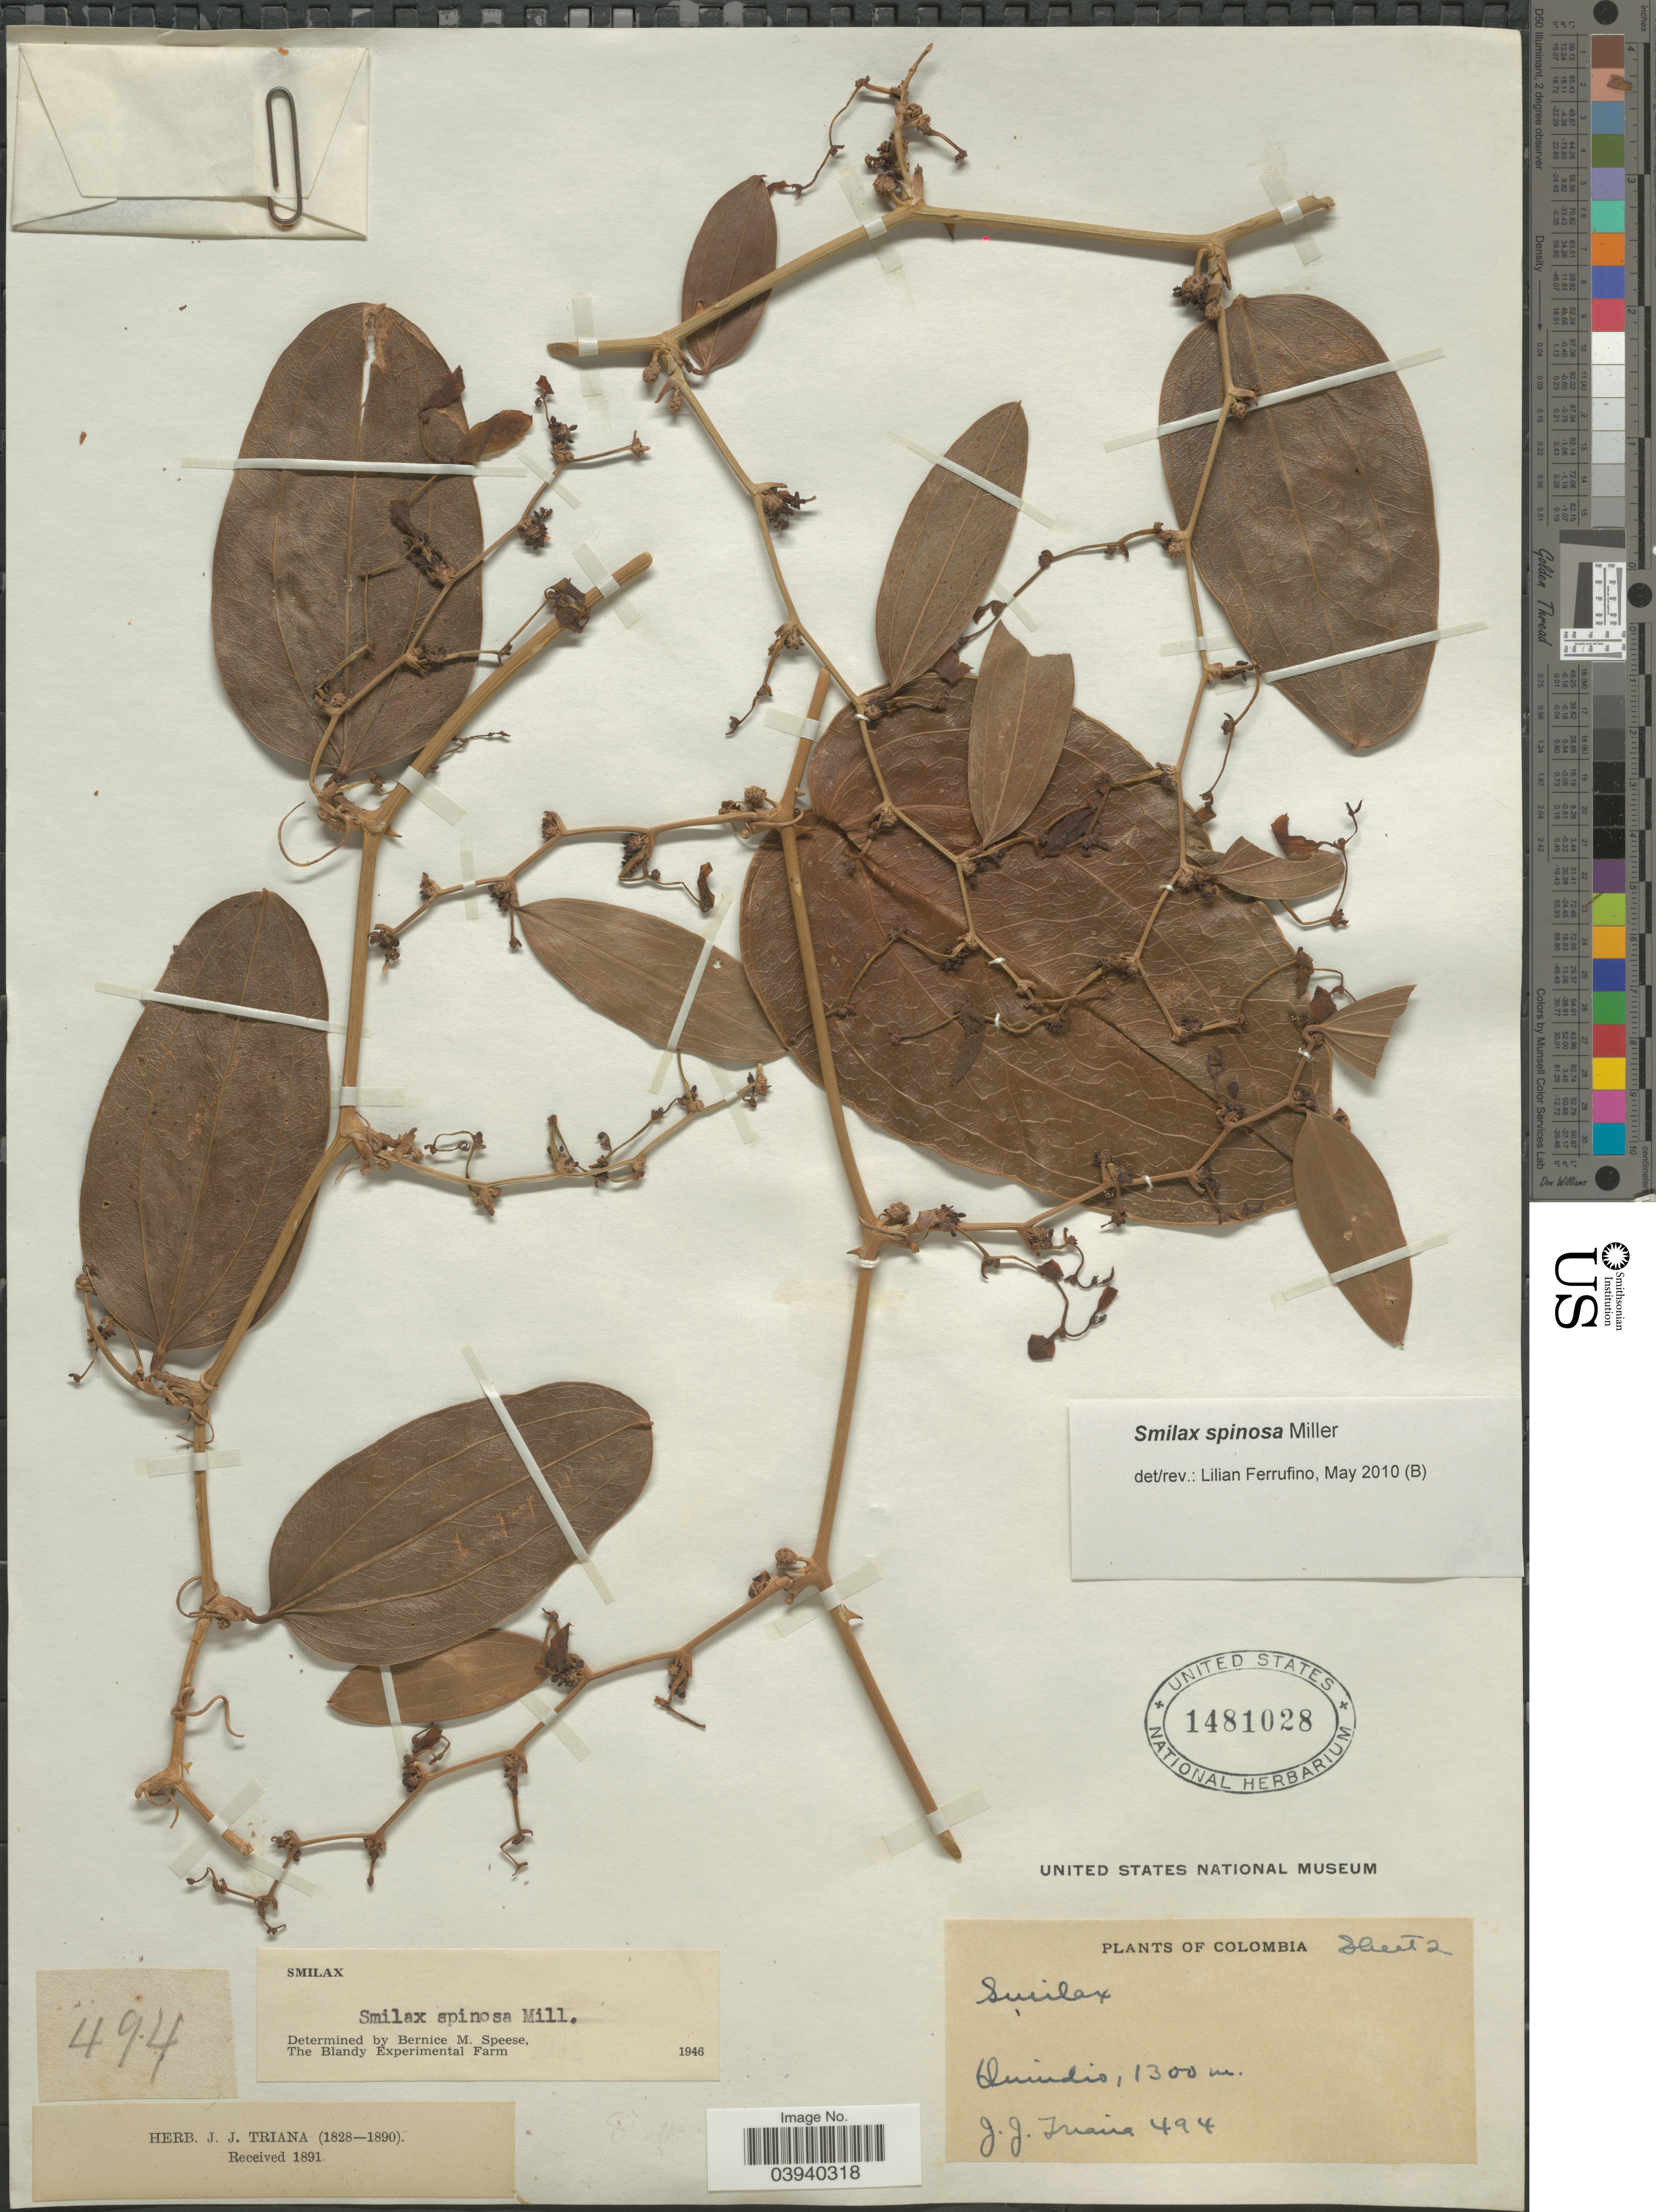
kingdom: Plantae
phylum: Tracheophyta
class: Liliopsida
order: Liliales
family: Smilacaceae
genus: Smilax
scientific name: Smilax spinosa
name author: Mill.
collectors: J. J. Triana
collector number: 494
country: Colombia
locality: Quindio.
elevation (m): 1300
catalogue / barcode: US 1481028